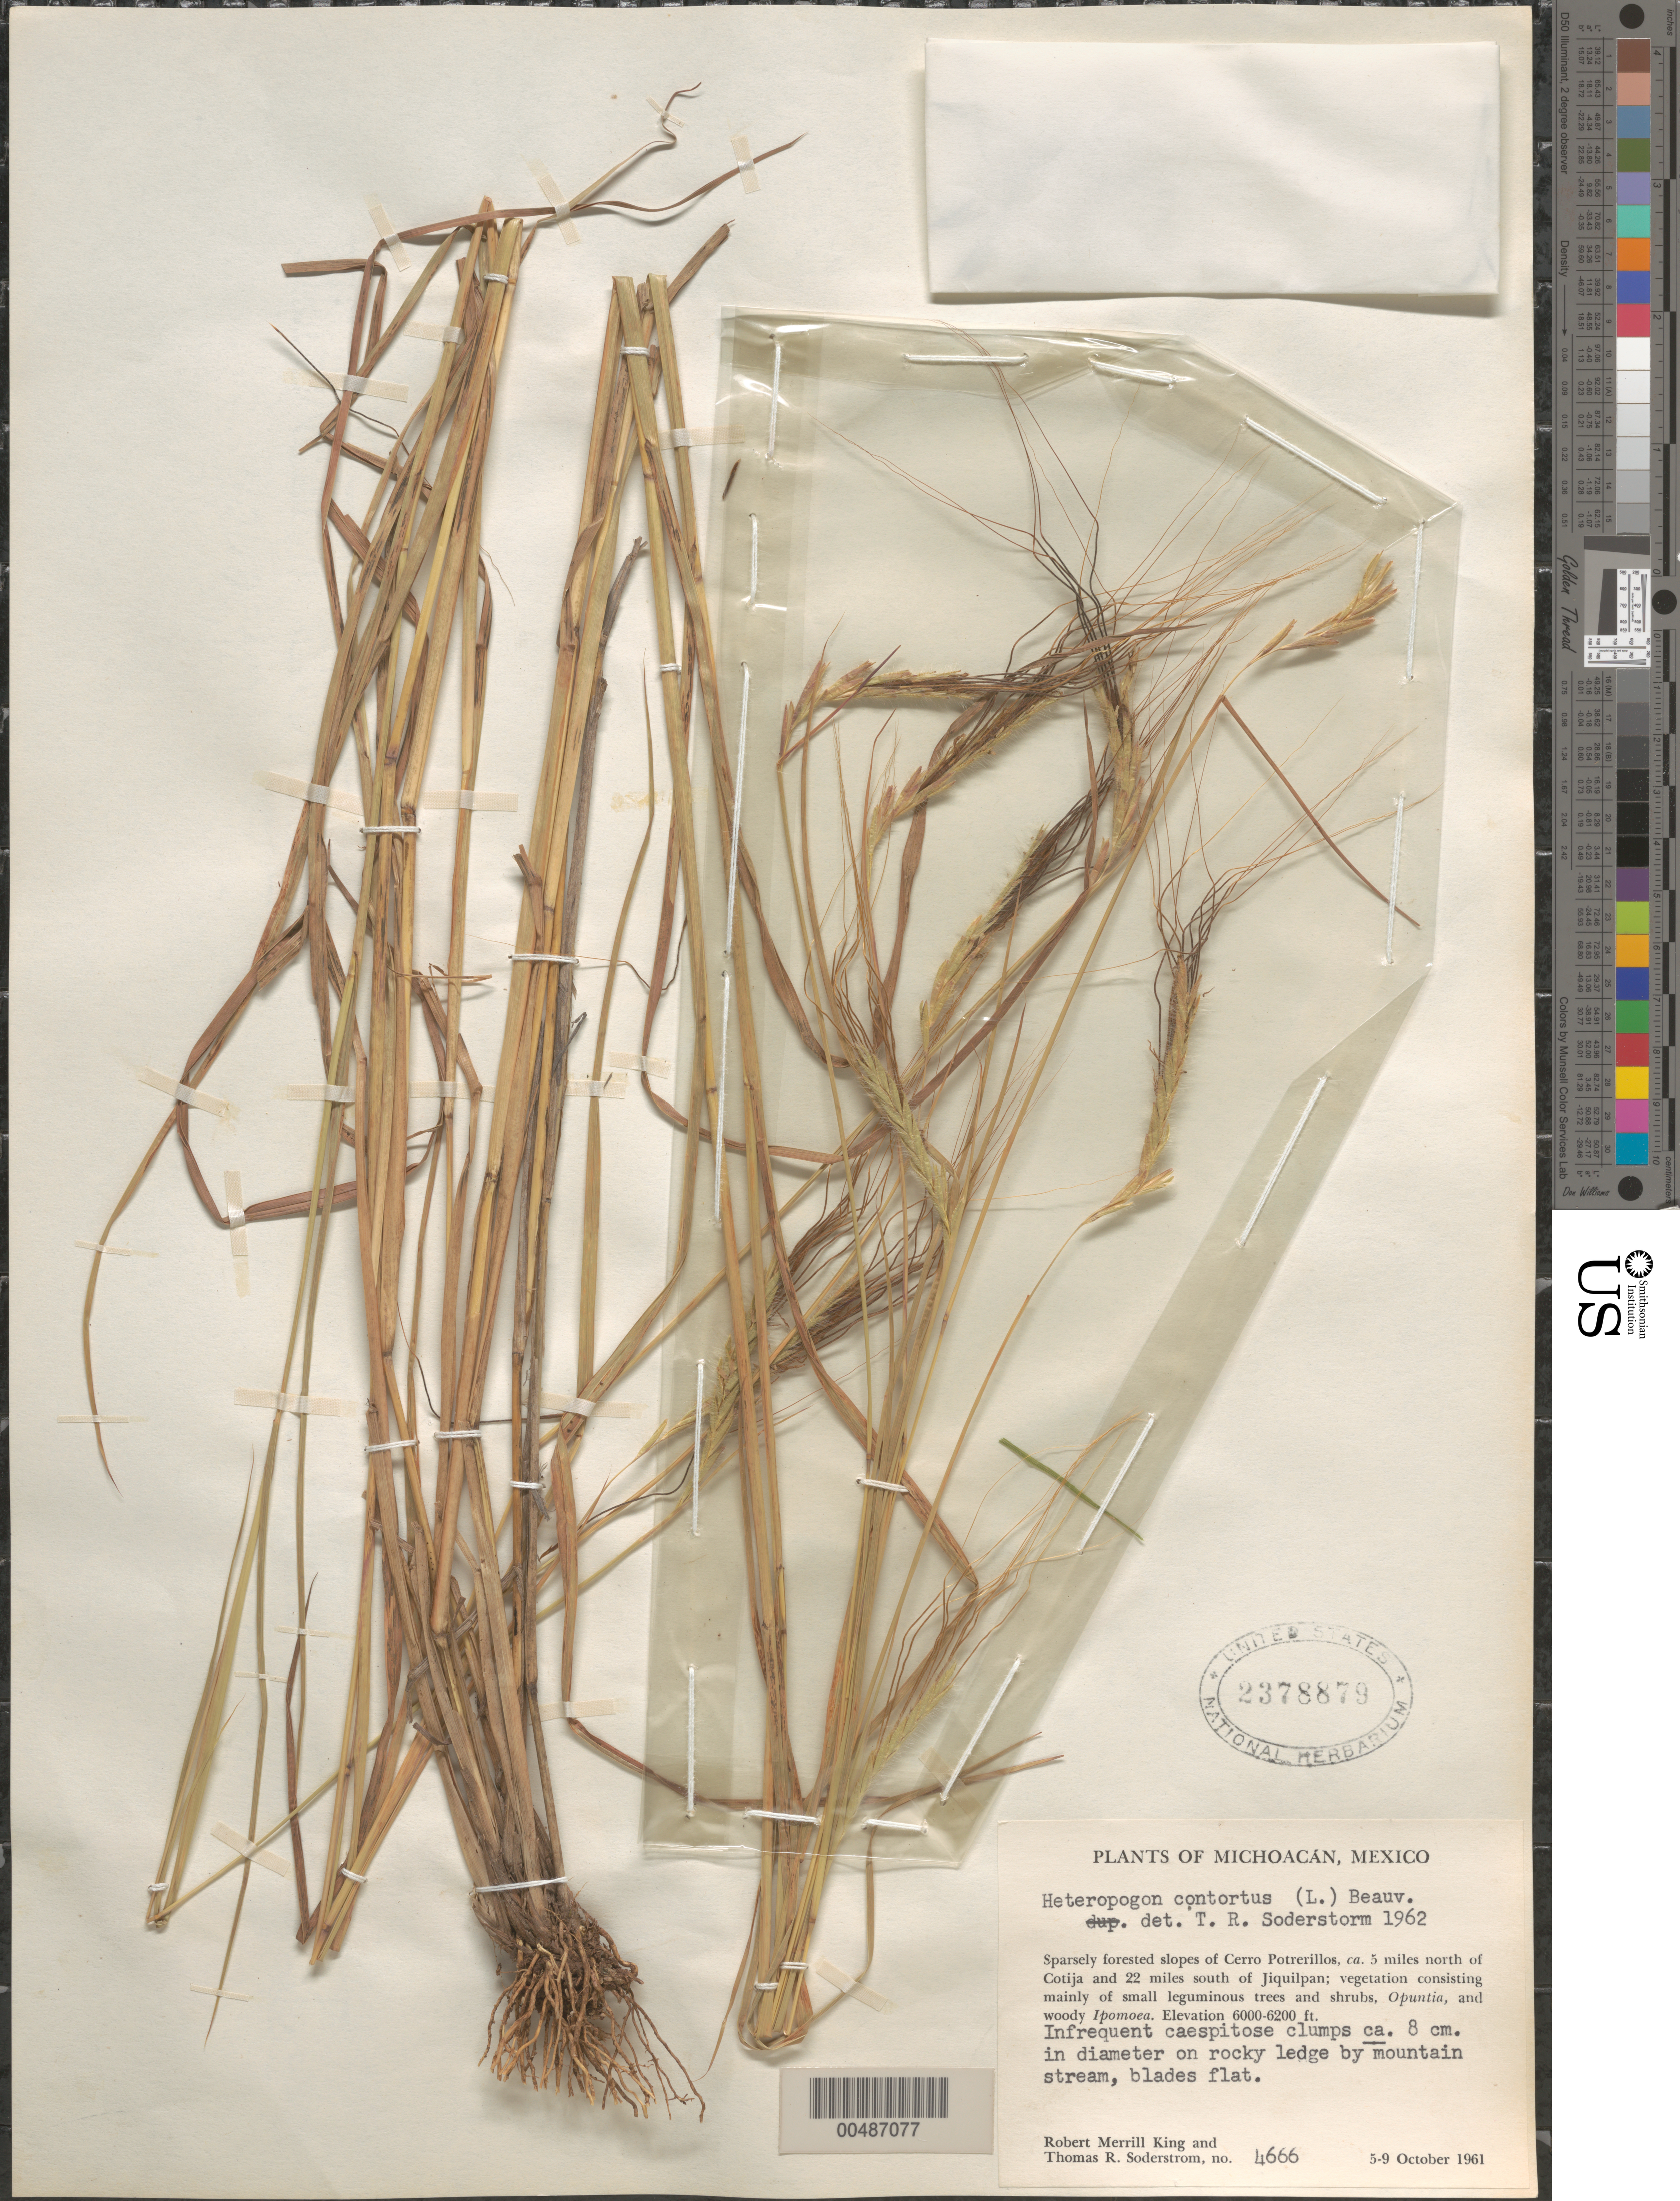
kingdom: Plantae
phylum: Tracheophyta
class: Liliopsida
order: Poales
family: Poaceae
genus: Heteropogon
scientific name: Heteropogon contortus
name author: (L.) P. Beauv. ex Roem. & Schult.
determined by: Soderstrom, T. R.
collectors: R. M. King & T. R. Soderstrom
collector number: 4666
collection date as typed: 5 Oct 1961 to 9 Oct 1961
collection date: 1961-10-05/1961-10-09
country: Mexico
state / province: Michoacán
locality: Cerro Potrerillos, ca. 5 mi N of Cotija & 22 mi S of Jiquilpan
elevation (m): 1829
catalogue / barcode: US 2378879